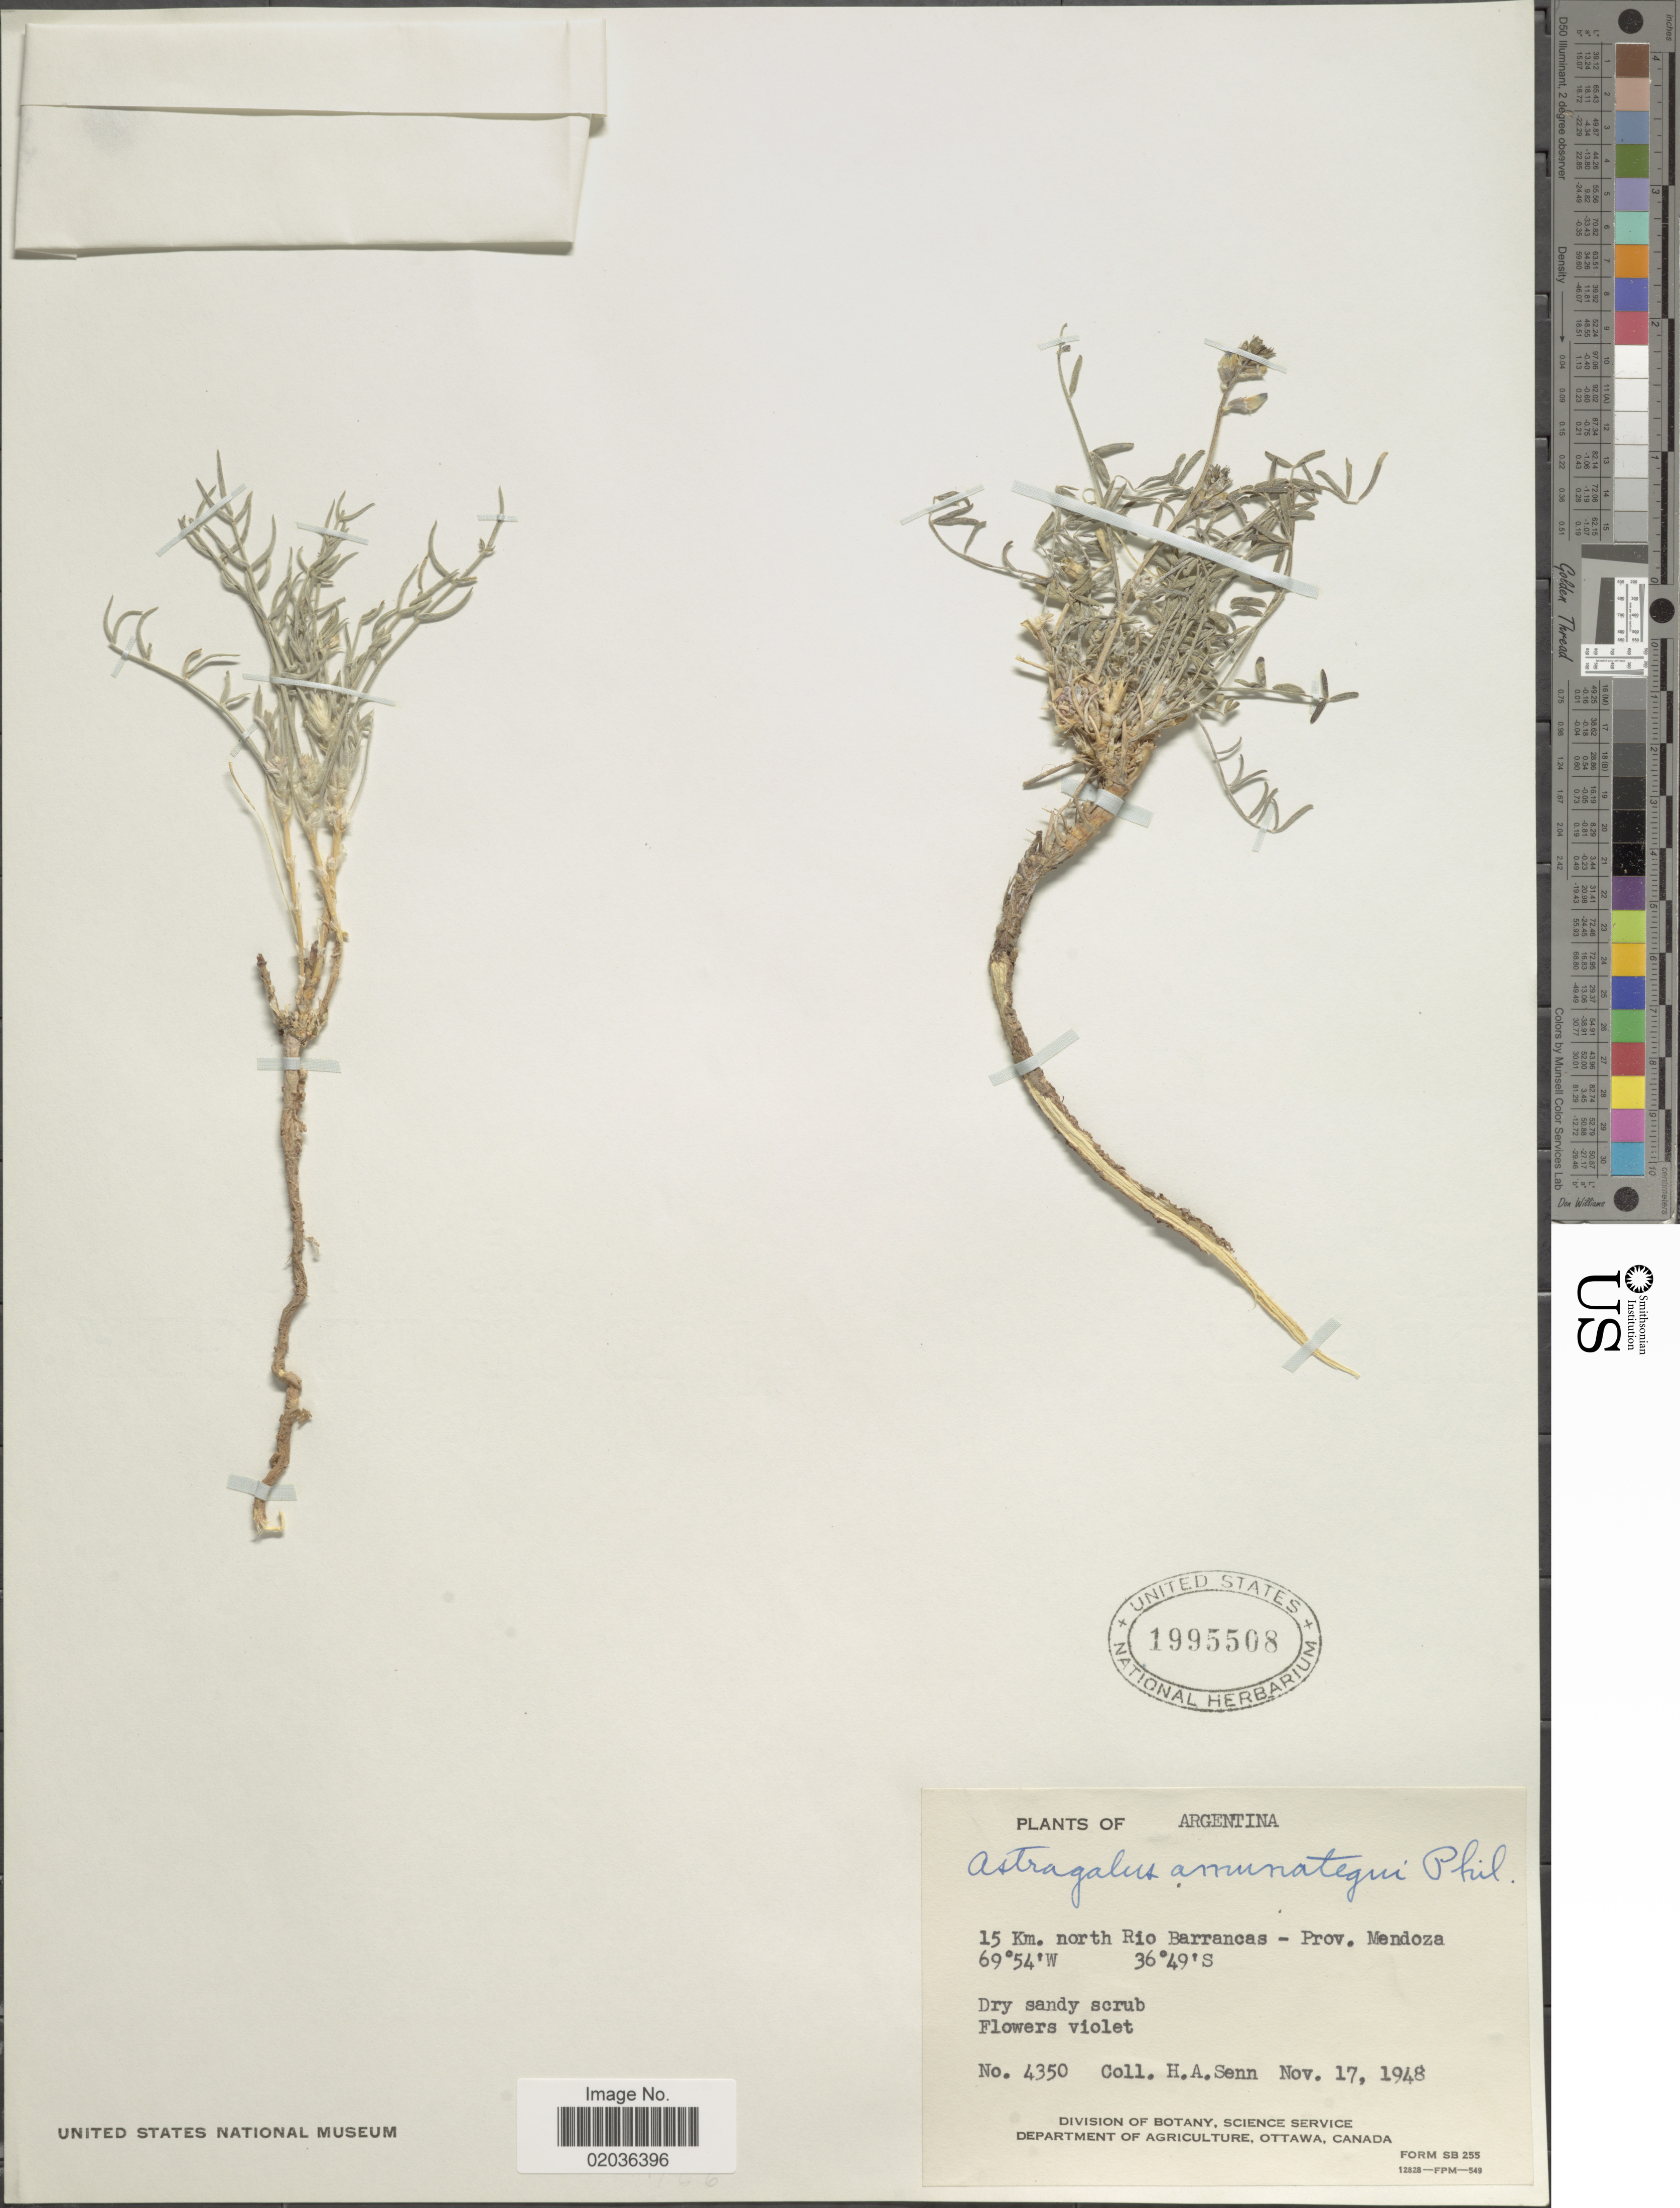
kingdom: Plantae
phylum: Tracheophyta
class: Magnoliopsida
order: Fabales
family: Fabaceae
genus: Astragalus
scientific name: Astragalus amunategui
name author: Phil.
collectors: H. Senn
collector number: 4350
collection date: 1948-11-17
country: Argentina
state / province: Mendoza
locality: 15 Km. north Rio Barrancas - Prov. Mendoza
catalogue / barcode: US 1995508